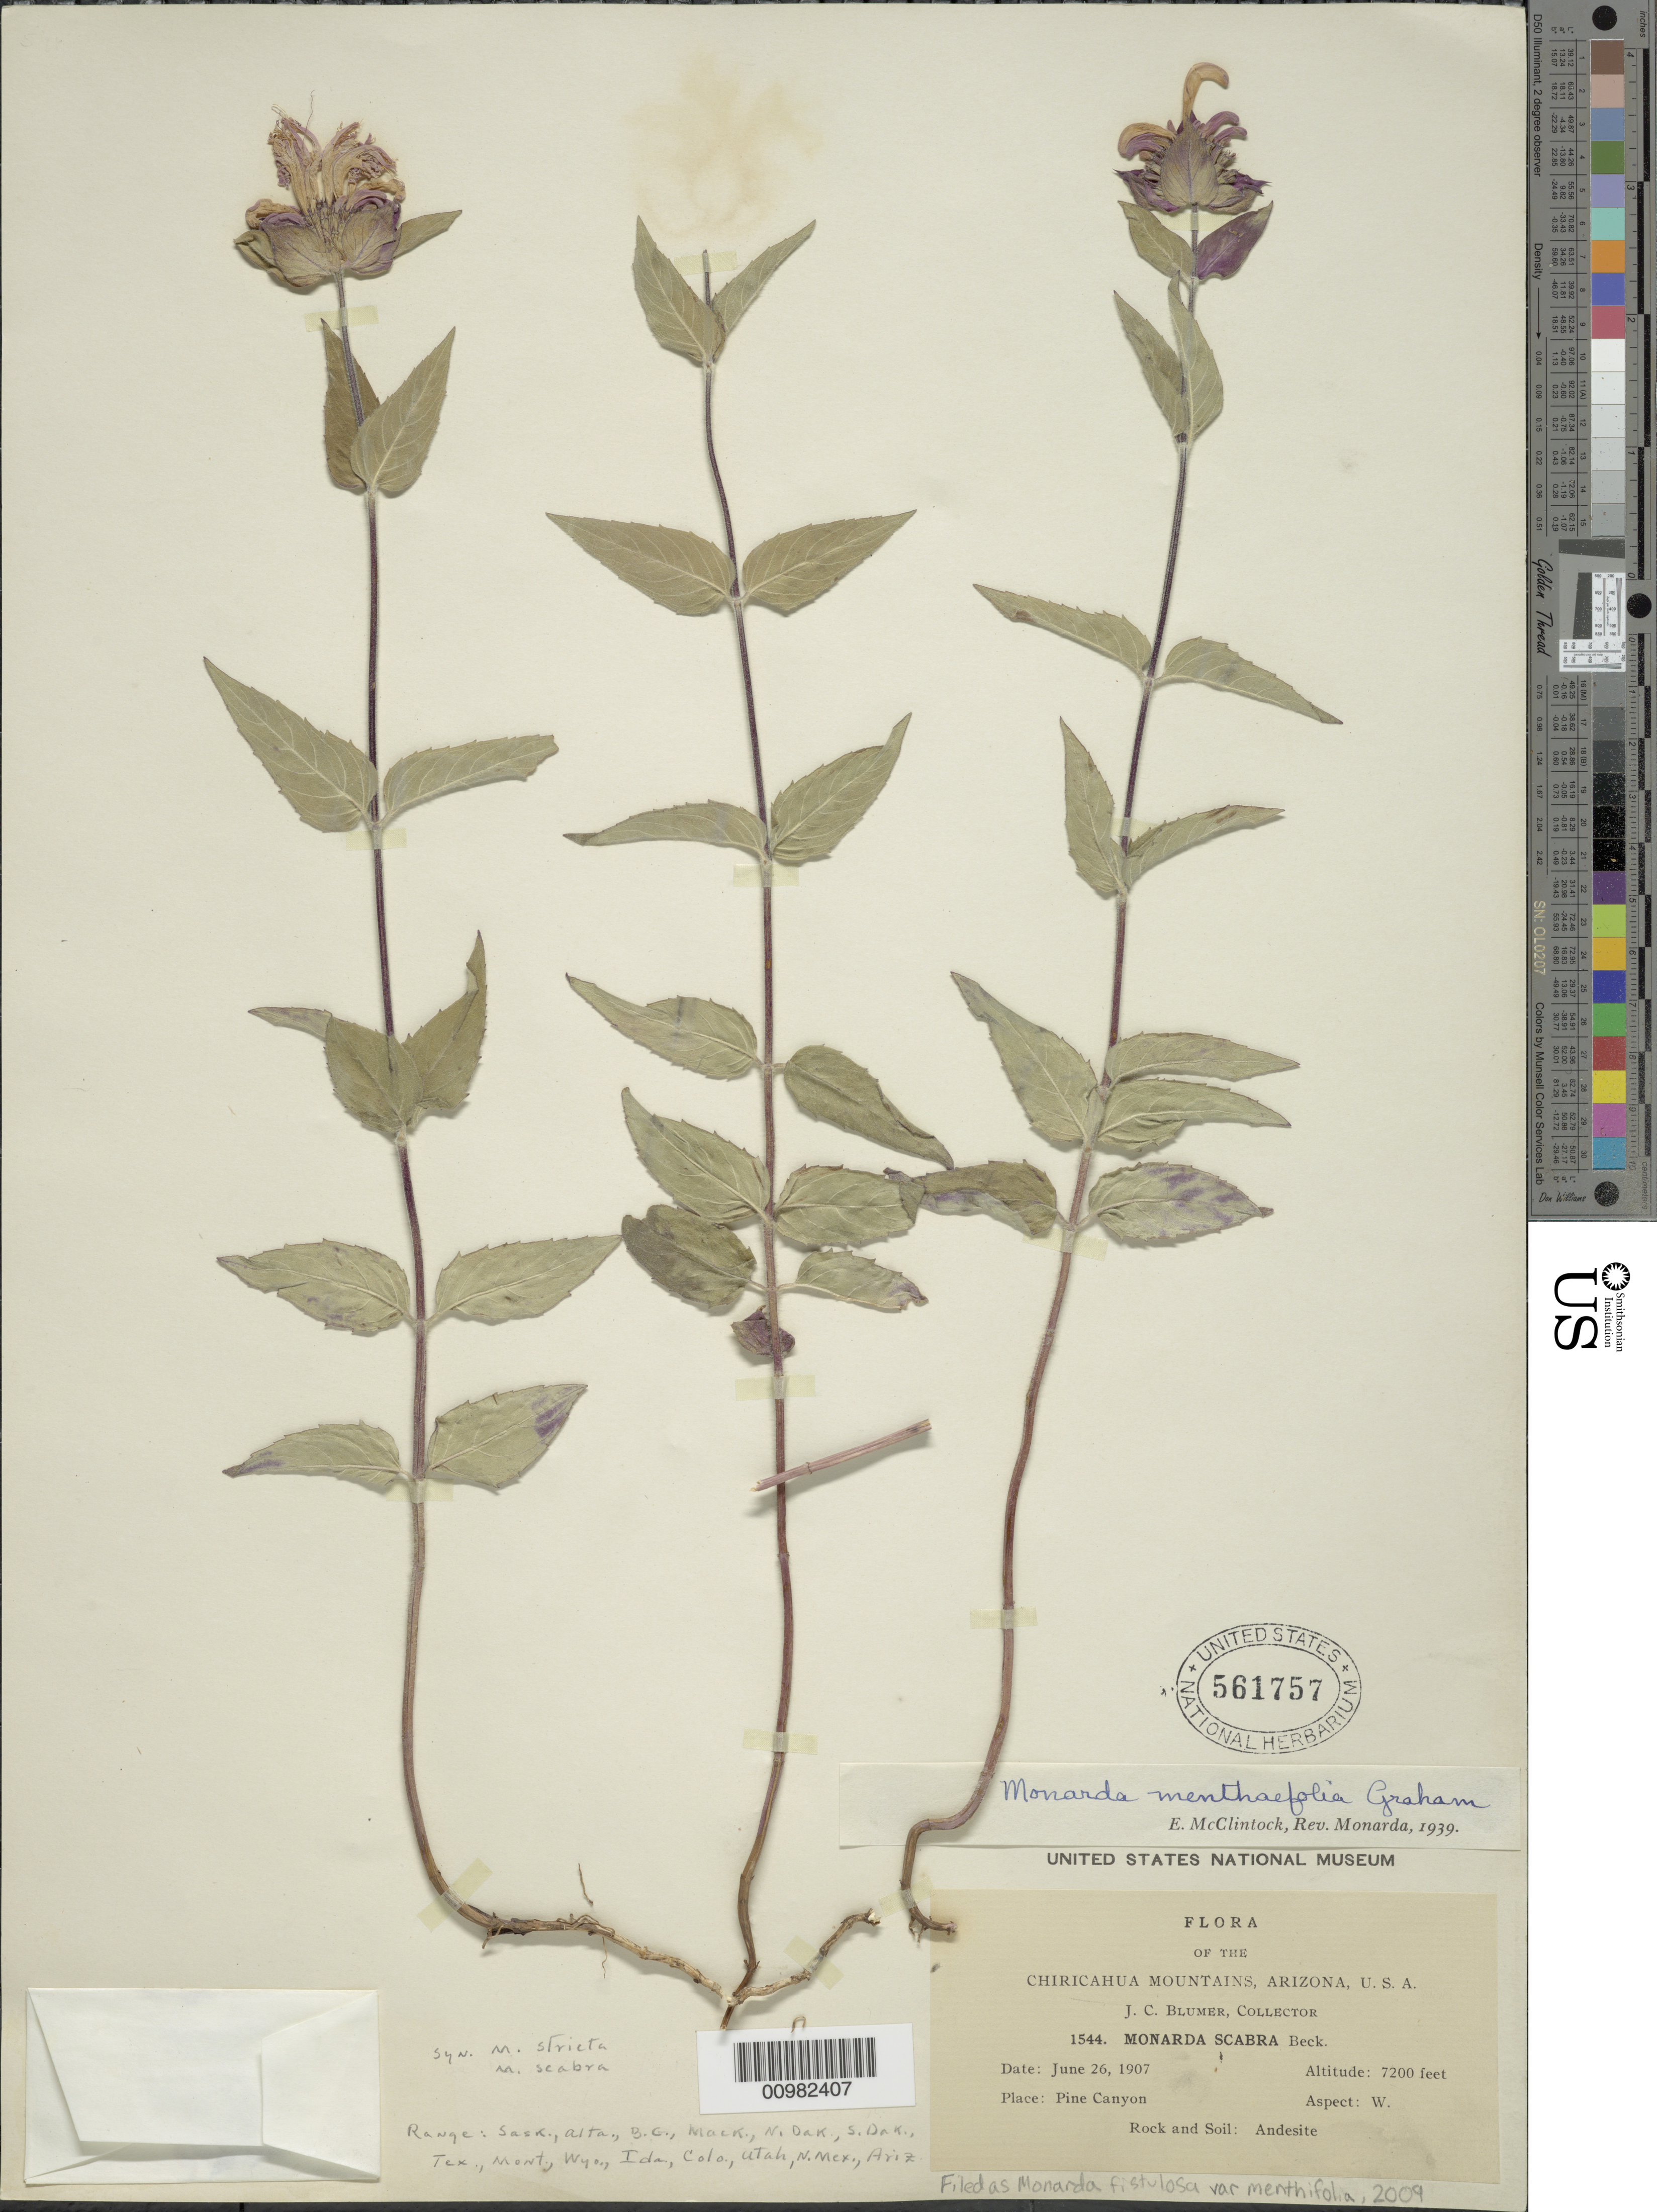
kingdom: Plantae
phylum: Tracheophyta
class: Magnoliopsida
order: Lamiales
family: Lamiaceae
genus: Monarda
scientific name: Monarda fistulosa var. menthifolia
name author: (Graham) Fernald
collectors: J. C. Blumer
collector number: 1544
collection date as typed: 26 Jun 1907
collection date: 1907-06-26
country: United States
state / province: Arizona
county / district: Cochise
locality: Chiricahua Mts.; Pine Canyon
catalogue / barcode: US 561757